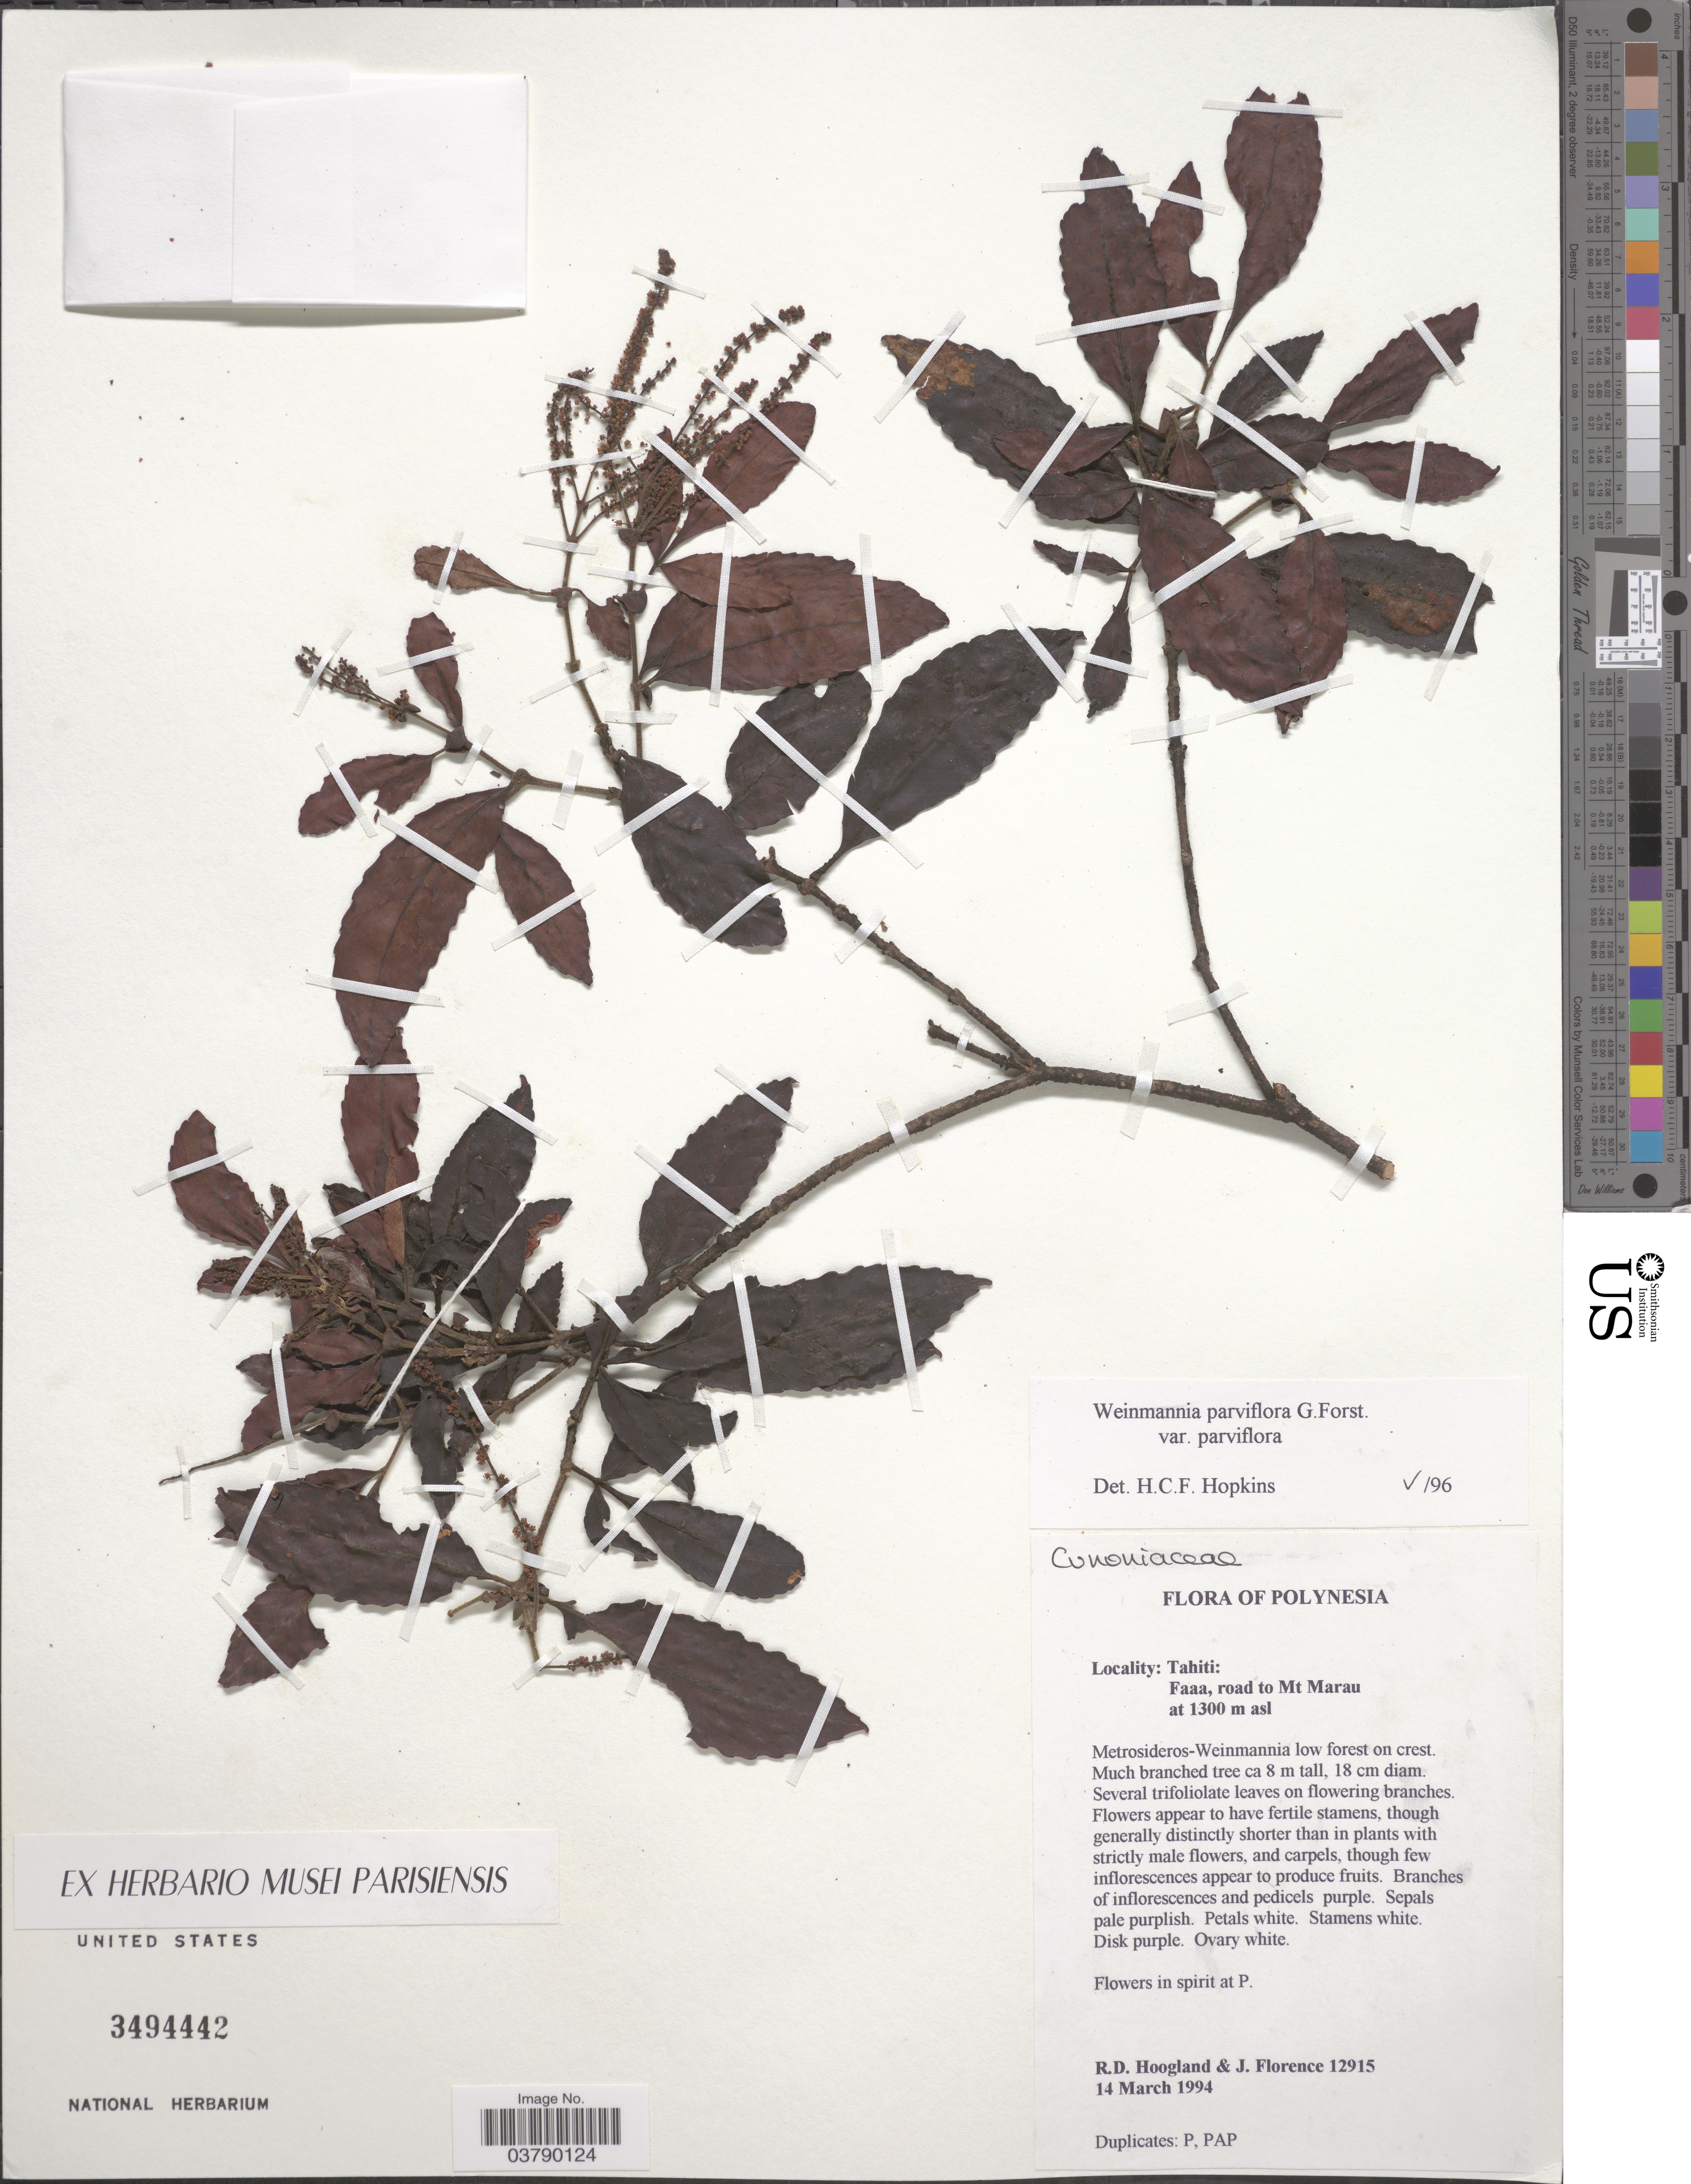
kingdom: Plantae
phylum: Tracheophyta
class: Magnoliopsida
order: Oxalidales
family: Cunoniaceae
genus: Pterophylla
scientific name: Pterophylla parviflora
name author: (G. Forst.) Pillon & H.C. Hopkins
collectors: R. D. Hoogland & J. Florence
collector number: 12915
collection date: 1994-03-14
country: French Polynesia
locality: Tahiti: Faaa, road to Mt Marau.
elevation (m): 1300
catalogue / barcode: US 3494442